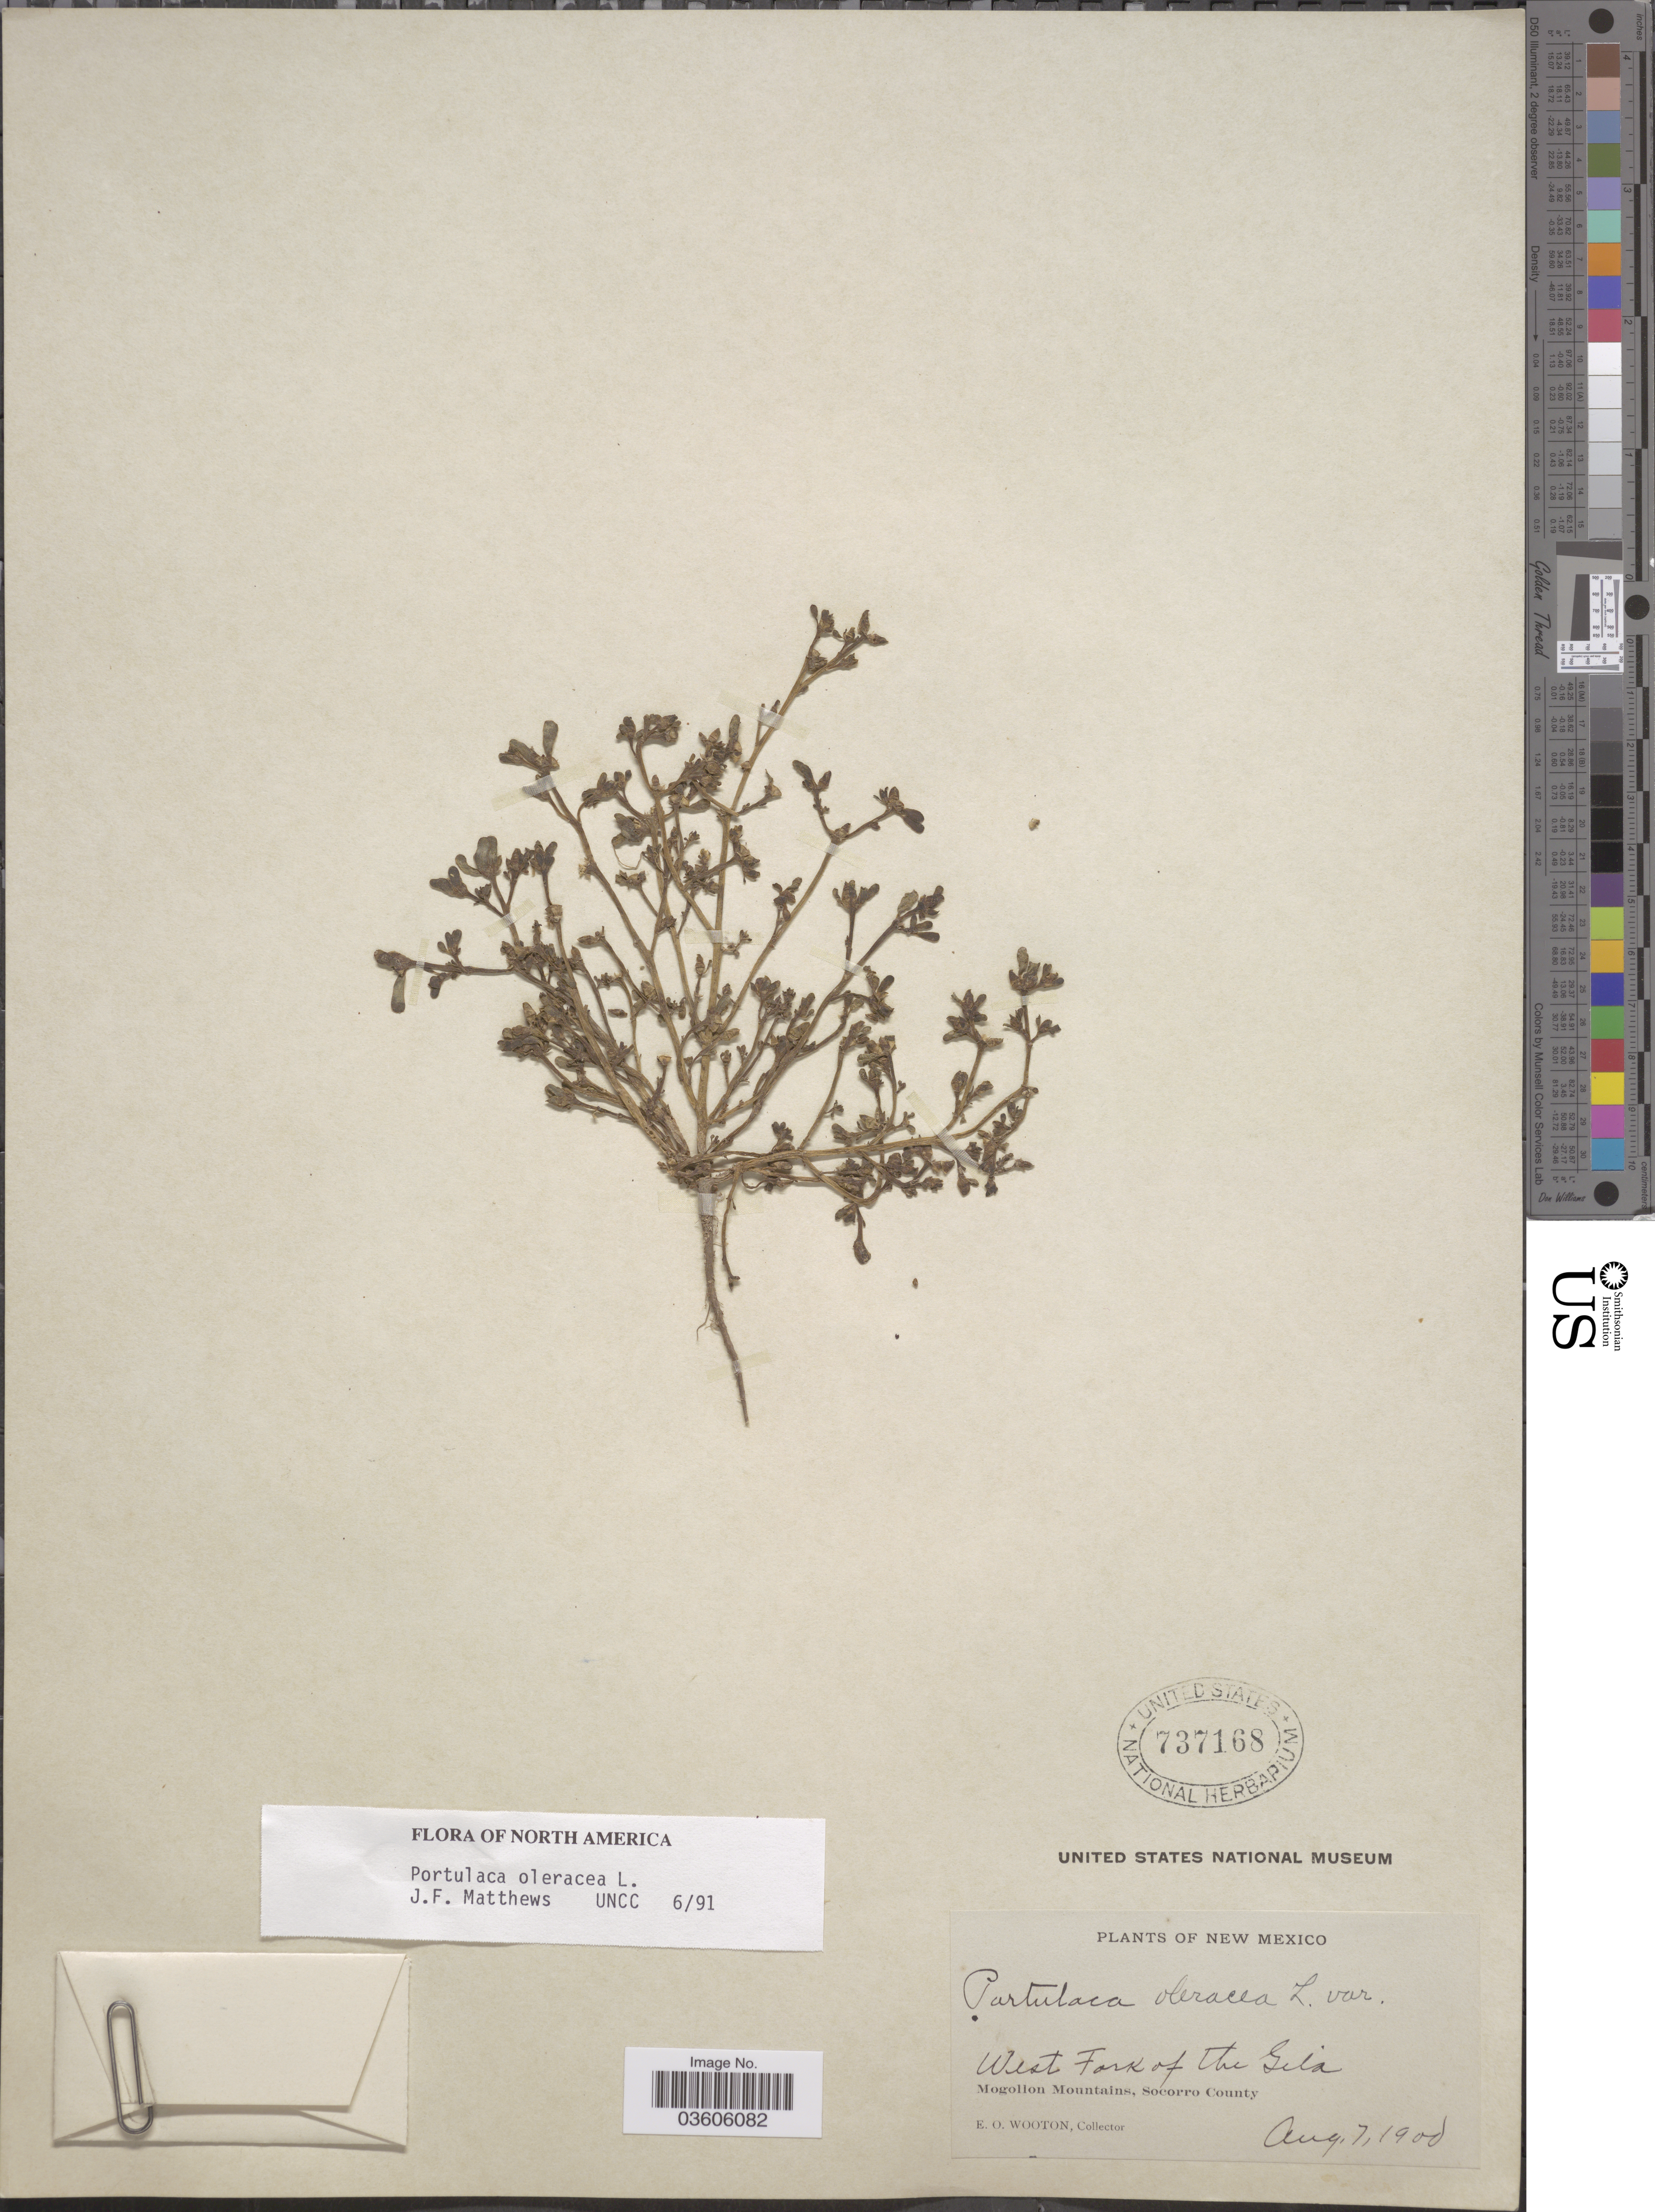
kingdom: Plantae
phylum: Tracheophyta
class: Magnoliopsida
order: Caryophyllales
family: Portulacaceae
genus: Portulaca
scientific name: Portulaca oleracea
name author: L.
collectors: E. O. Wooton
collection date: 1900-08-07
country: United States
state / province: New Mexico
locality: West Fork of the GIla. Mogollon Mountains, Socorro County.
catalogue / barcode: US 737168